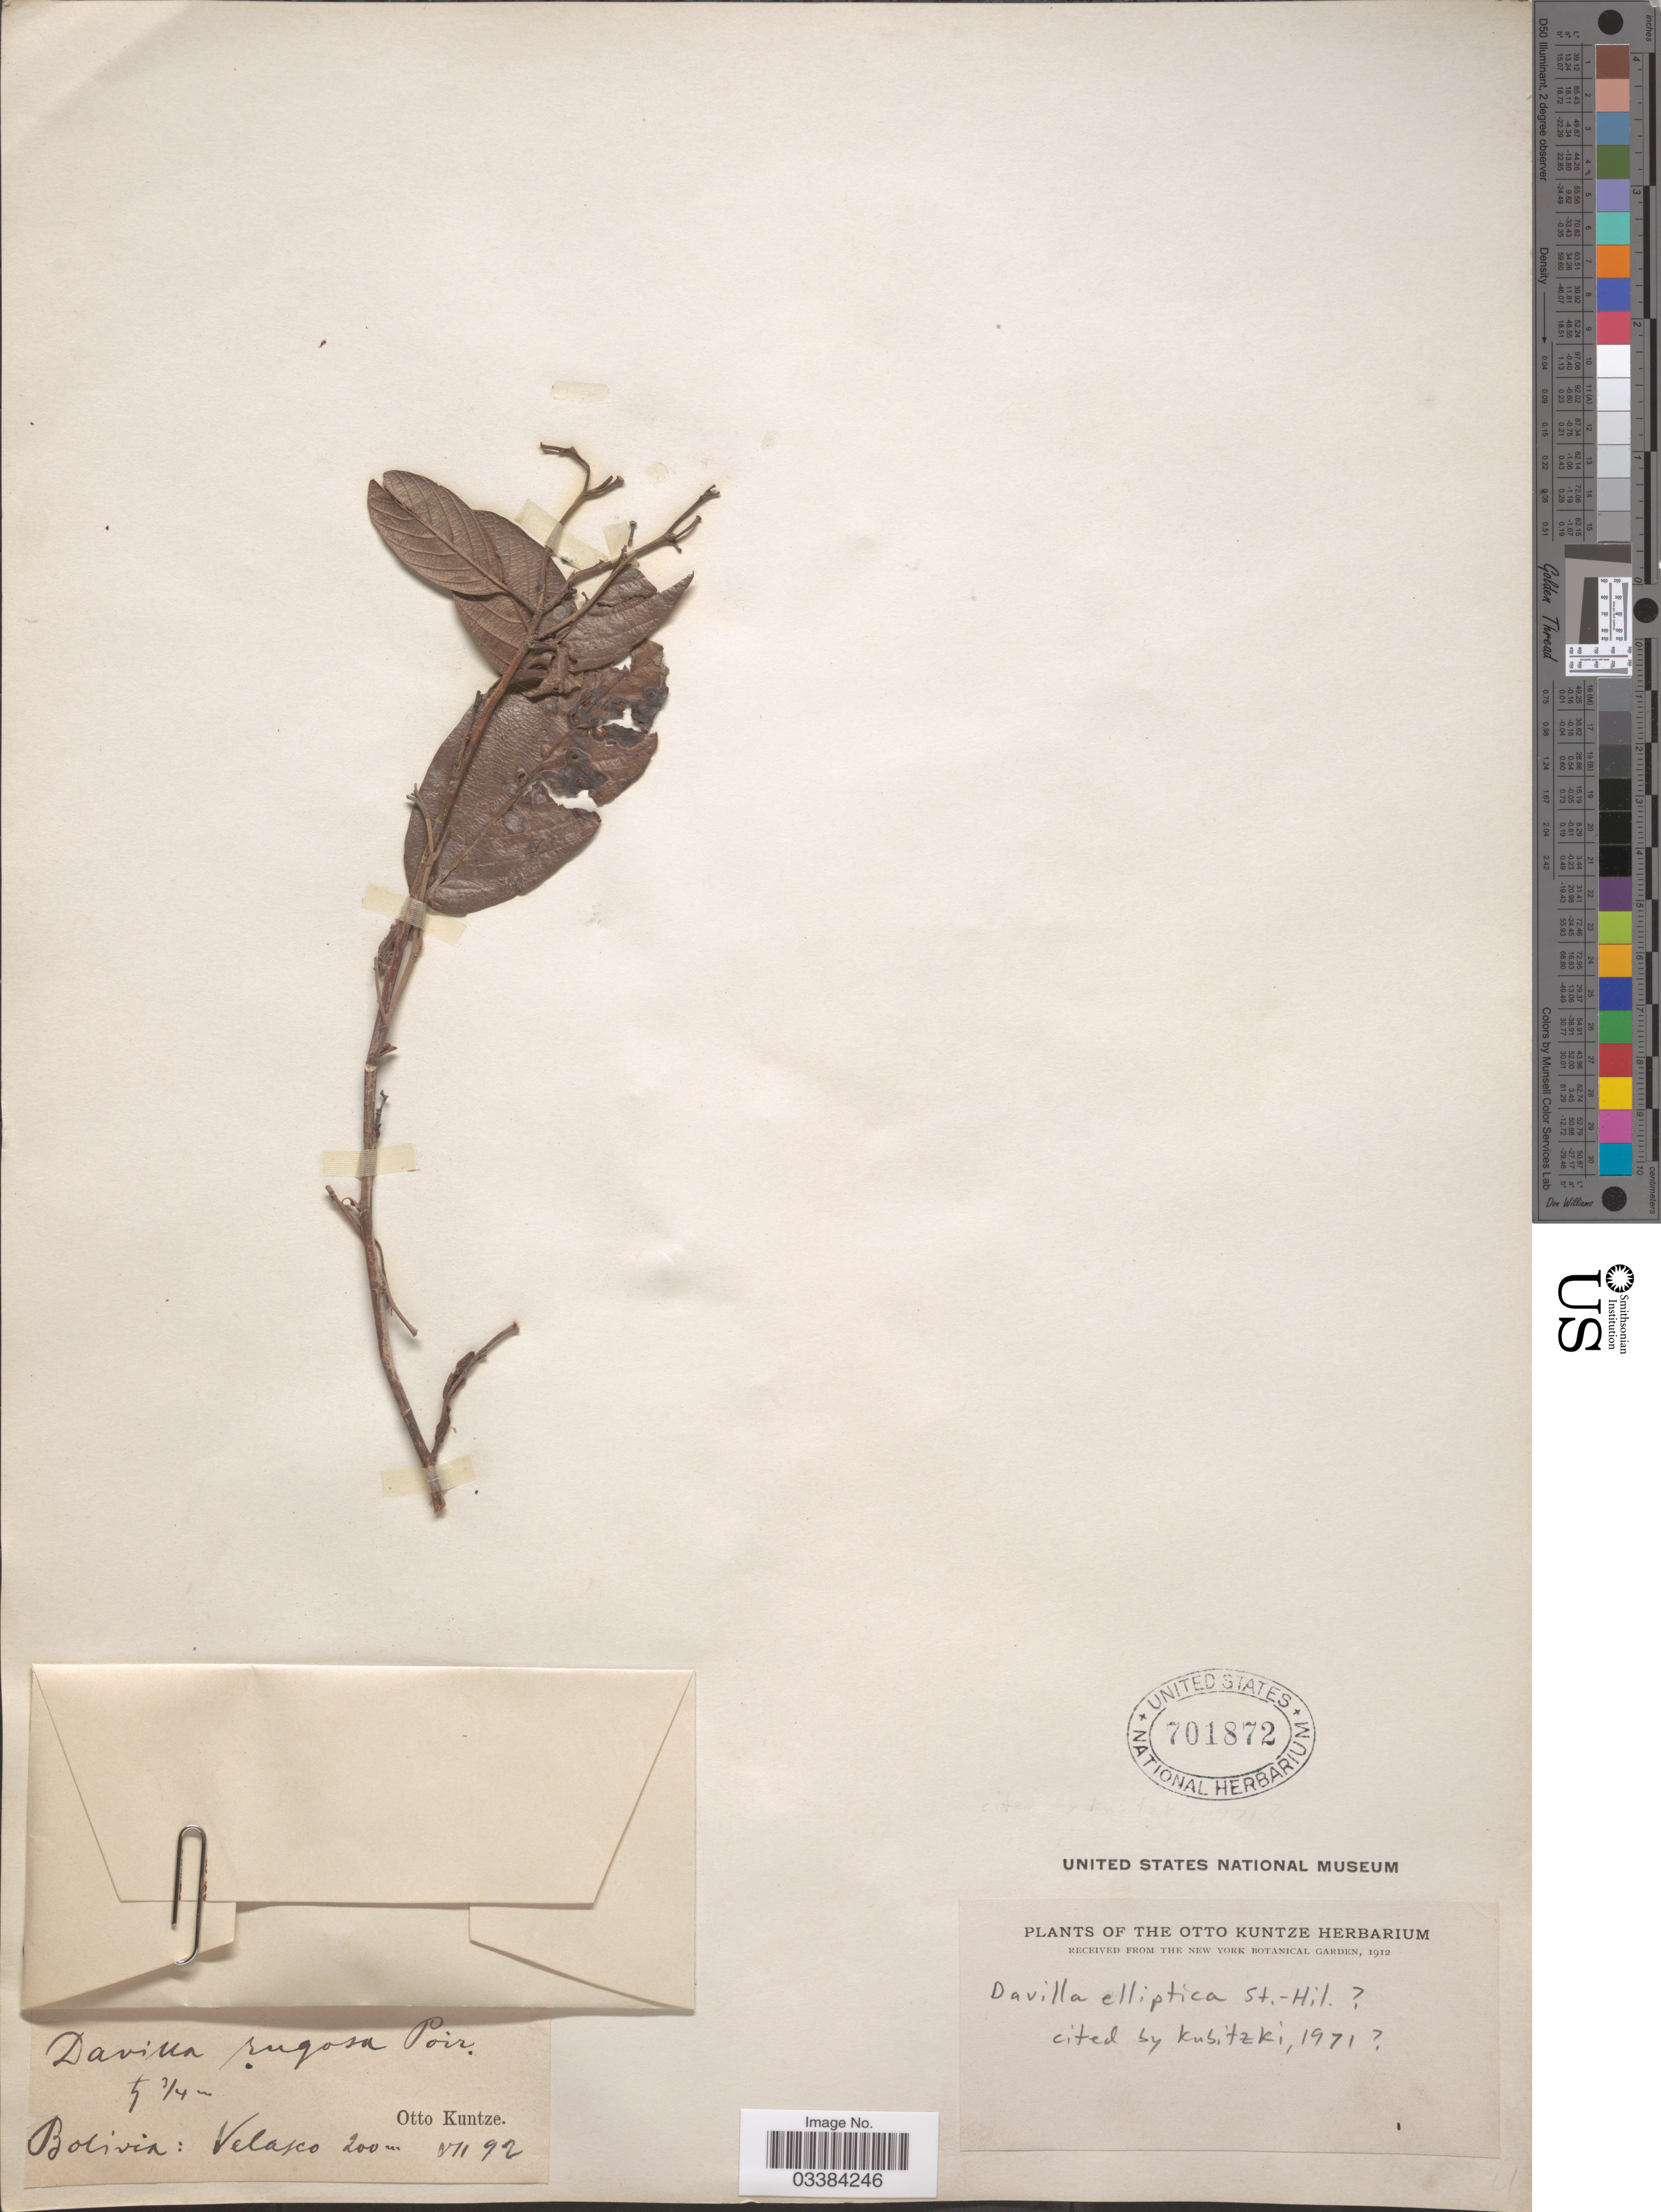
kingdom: Plantae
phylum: Tracheophyta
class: Magnoliopsida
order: Dilleniales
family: Dilleniaceae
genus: Davilla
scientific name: Davilla elliptica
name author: A. St.-Hil.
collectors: C.E.O. Kuntze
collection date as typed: Transcribed d/m/y: /7/92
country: Bolivia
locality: Velasco.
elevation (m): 200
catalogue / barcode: US 701872